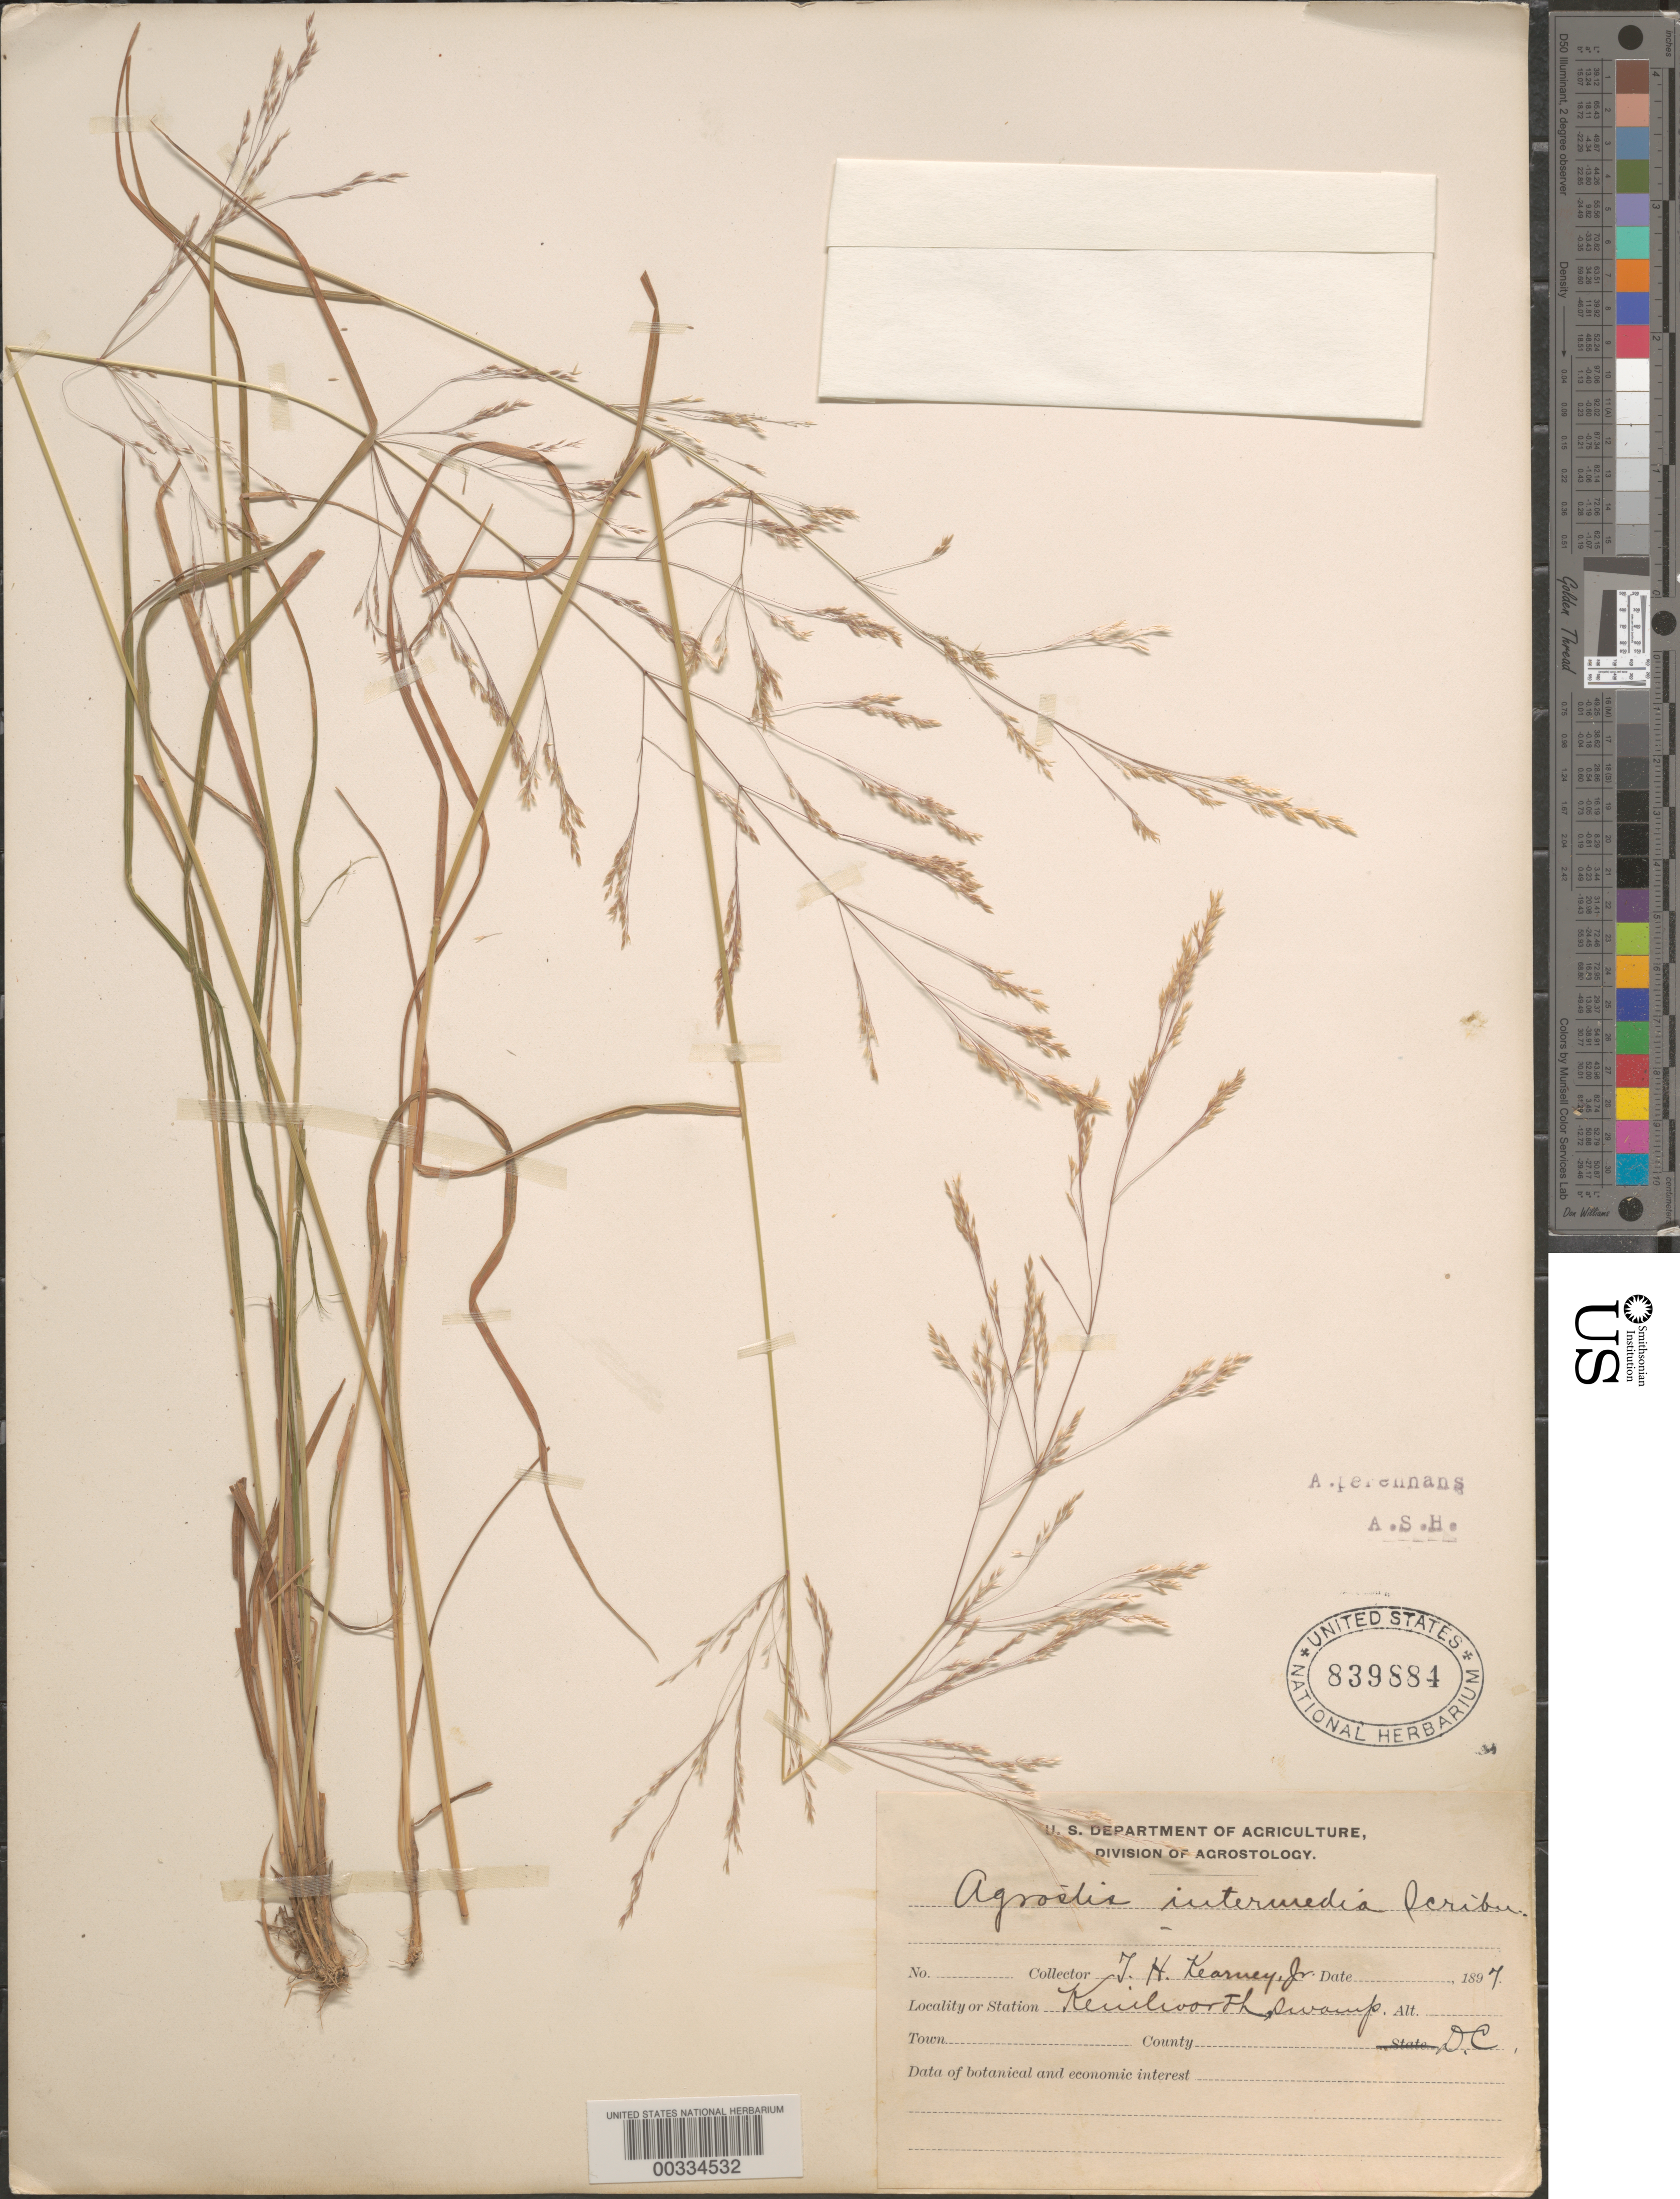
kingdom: Plantae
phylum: Tracheophyta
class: Liliopsida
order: Poales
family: Poaceae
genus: Agrostis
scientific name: Agrostis perennans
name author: (Walter) Tuck.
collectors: T. H. Kearney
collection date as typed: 1897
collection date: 1897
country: United States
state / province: District of Columbia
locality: Kenilworth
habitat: Swamp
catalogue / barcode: US 839884